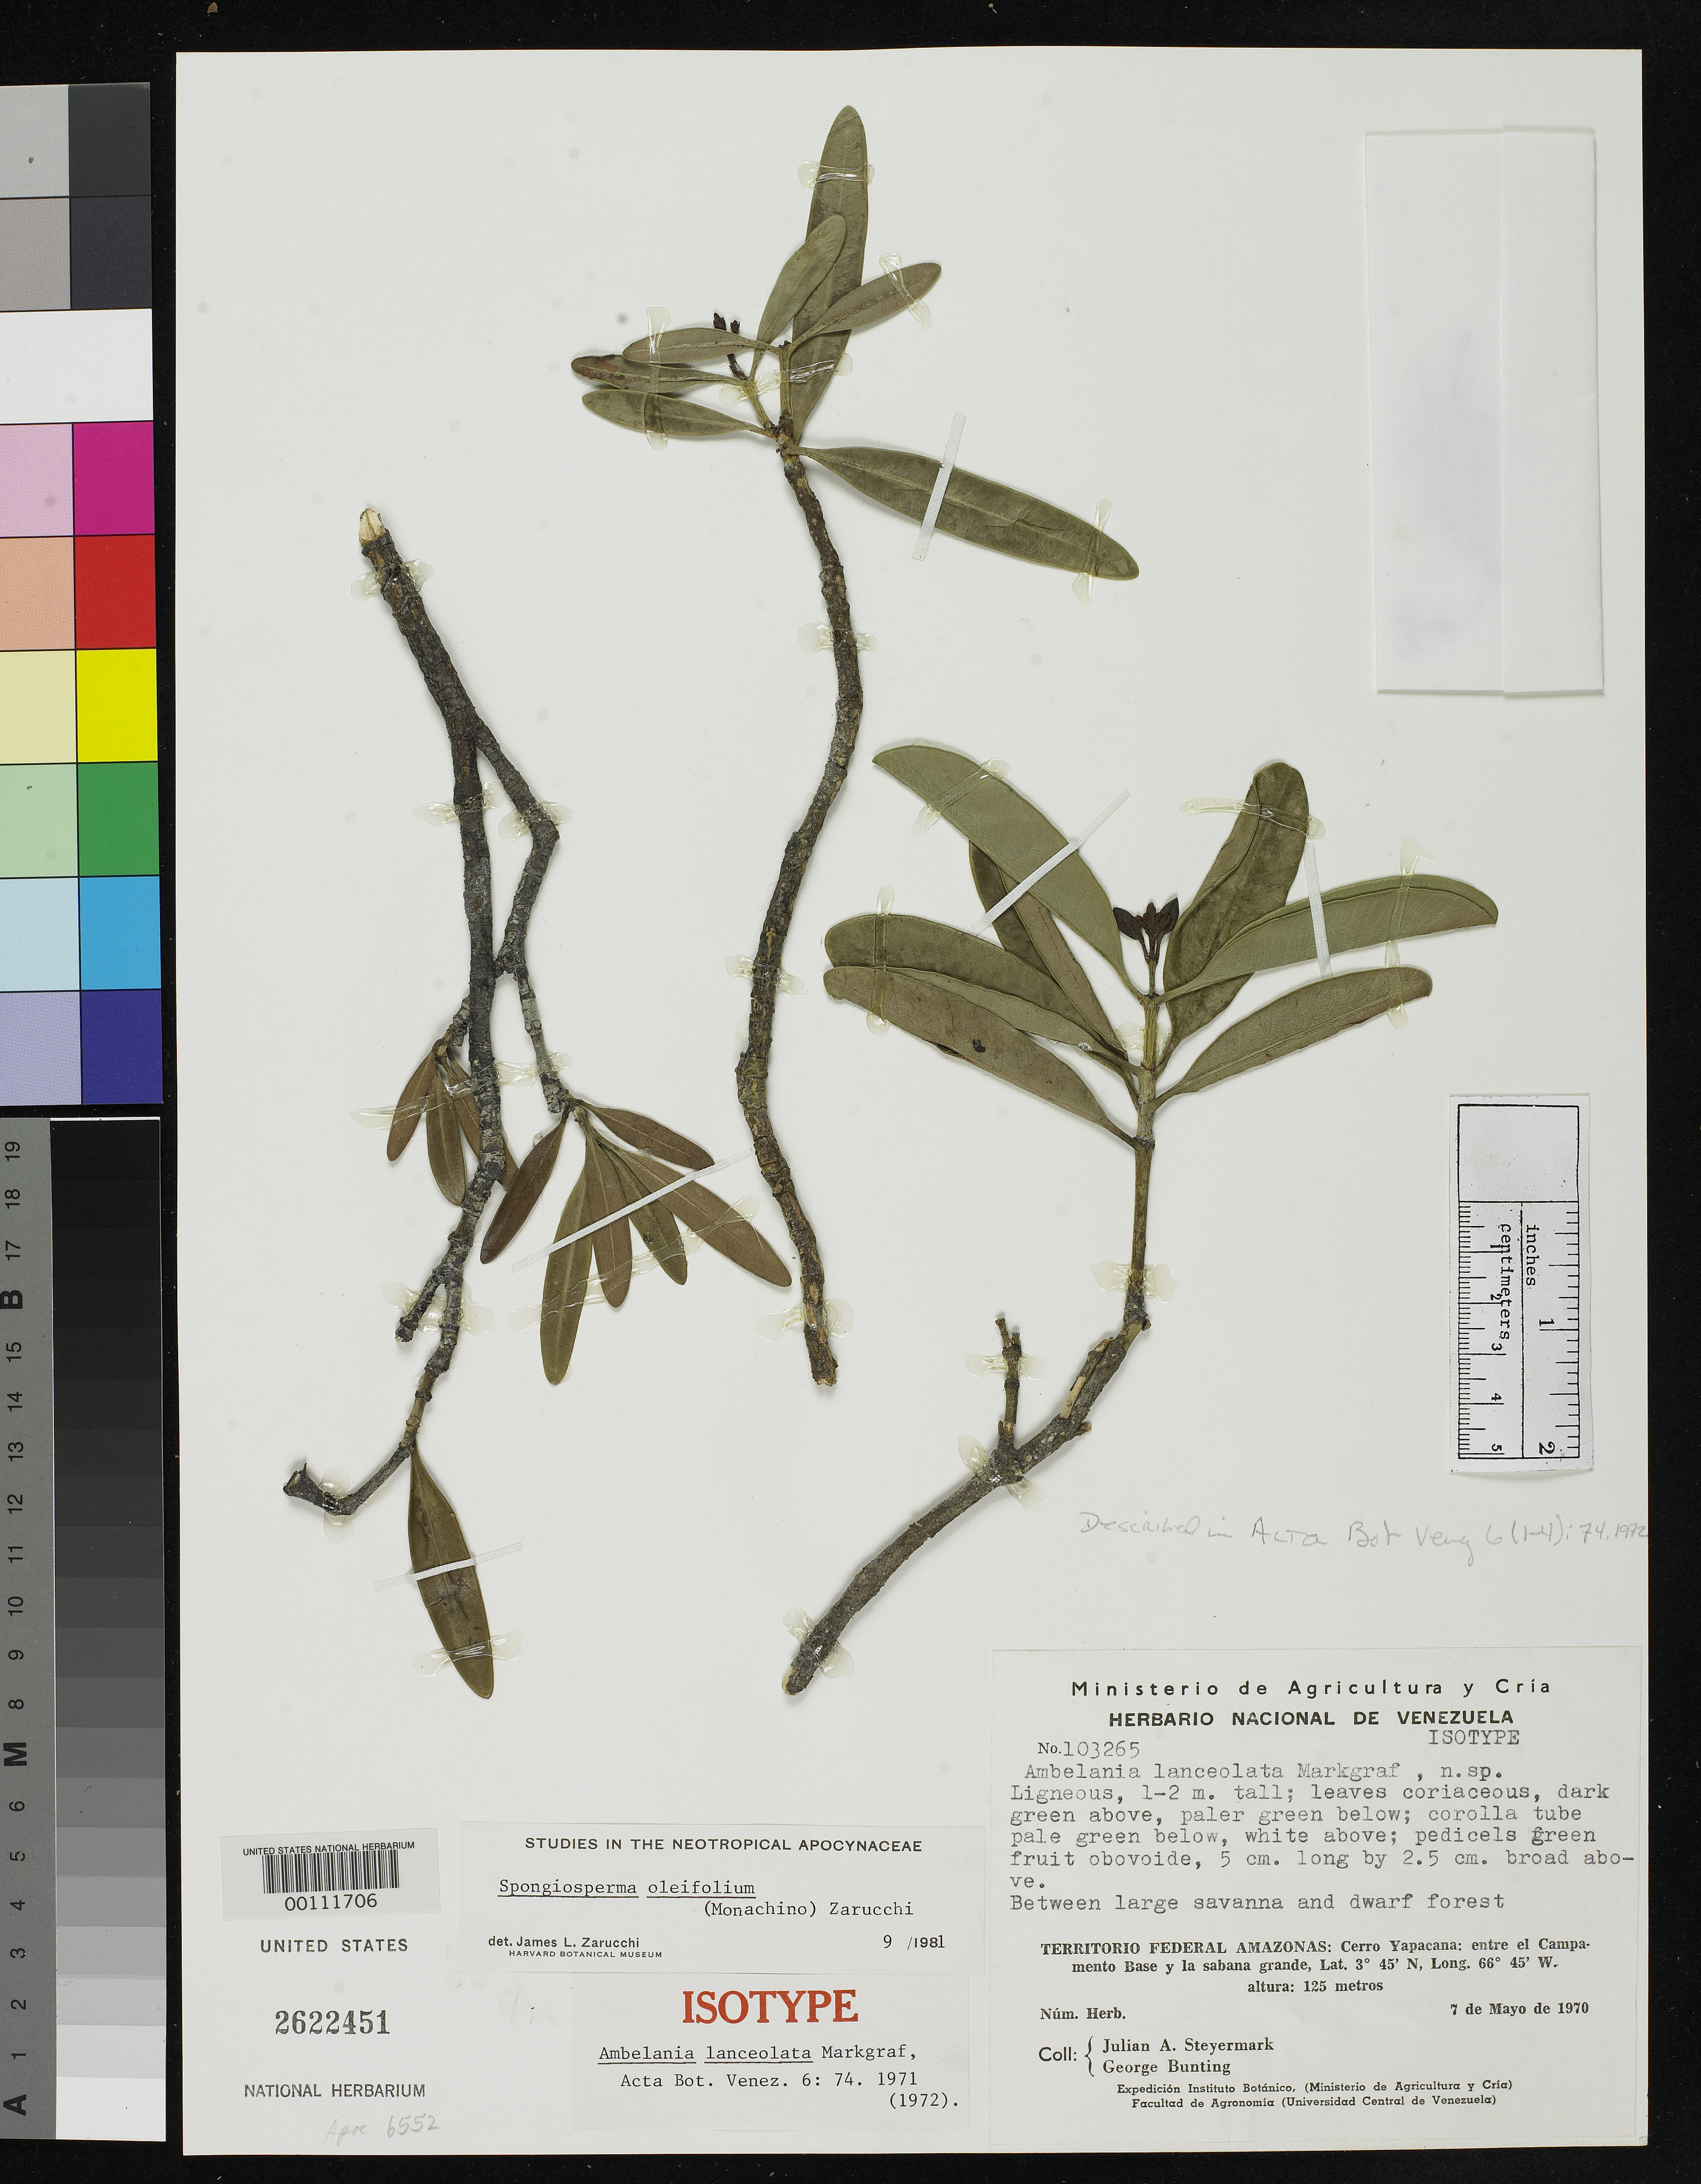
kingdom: Plantae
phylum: Tracheophyta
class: Magnoliopsida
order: Gentianales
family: Apocynaceae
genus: Ambelania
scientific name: Ambelania lanceolata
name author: Markgr.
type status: Isotype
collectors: J. Steyermark & G. S. Bunting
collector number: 103265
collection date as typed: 07 May 1970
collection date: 1970-05-07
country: Venezuela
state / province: Amazonas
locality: Cerro Yapacana.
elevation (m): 125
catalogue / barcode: US 2622451